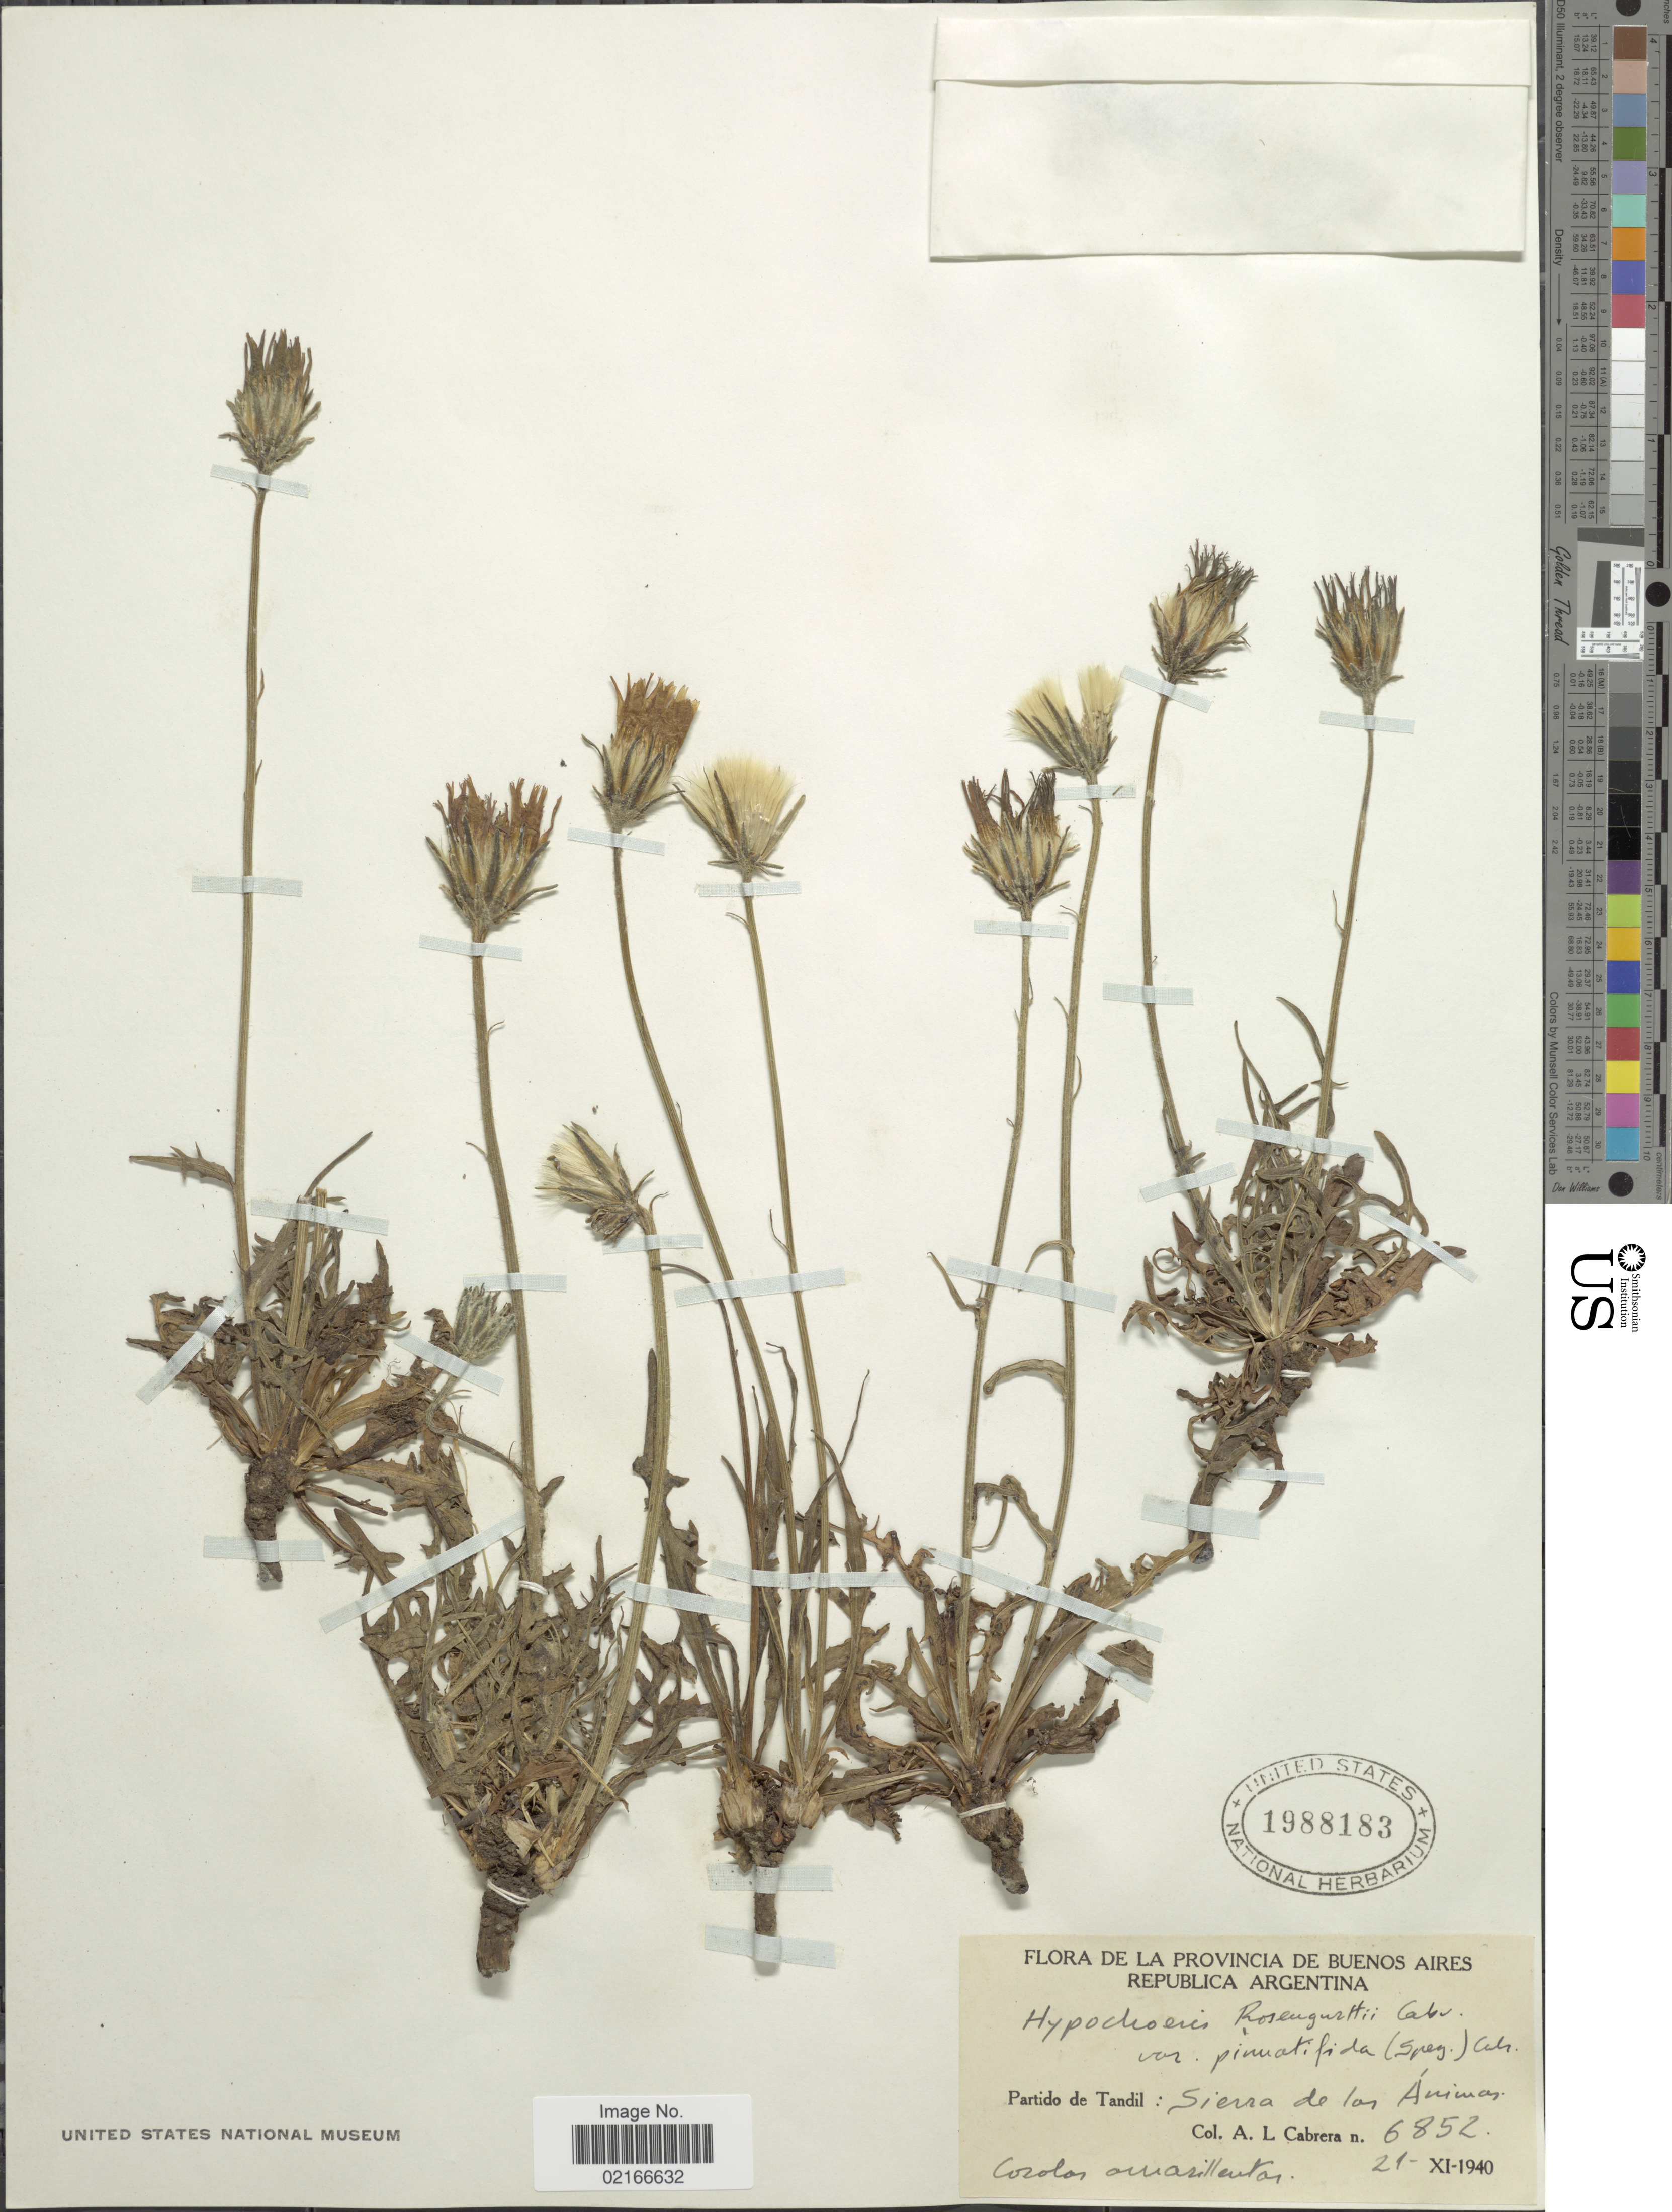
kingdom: Plantae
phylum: Tracheophyta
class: Magnoliopsida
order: Asterales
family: Asteraceae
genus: Hypochaeris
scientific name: Hypochaeris neopinnatifida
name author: Azevêdo-Gonç. & Matzenb.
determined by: Mailhos, Ary, (MVFA), Universidad de la Republica (URUGUAY)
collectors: A. L. Cabrera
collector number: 6852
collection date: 1940-11-21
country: Argentina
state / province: Buenos Aires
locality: Partido de Tandil: Sierra de los Animas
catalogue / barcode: US 1988183